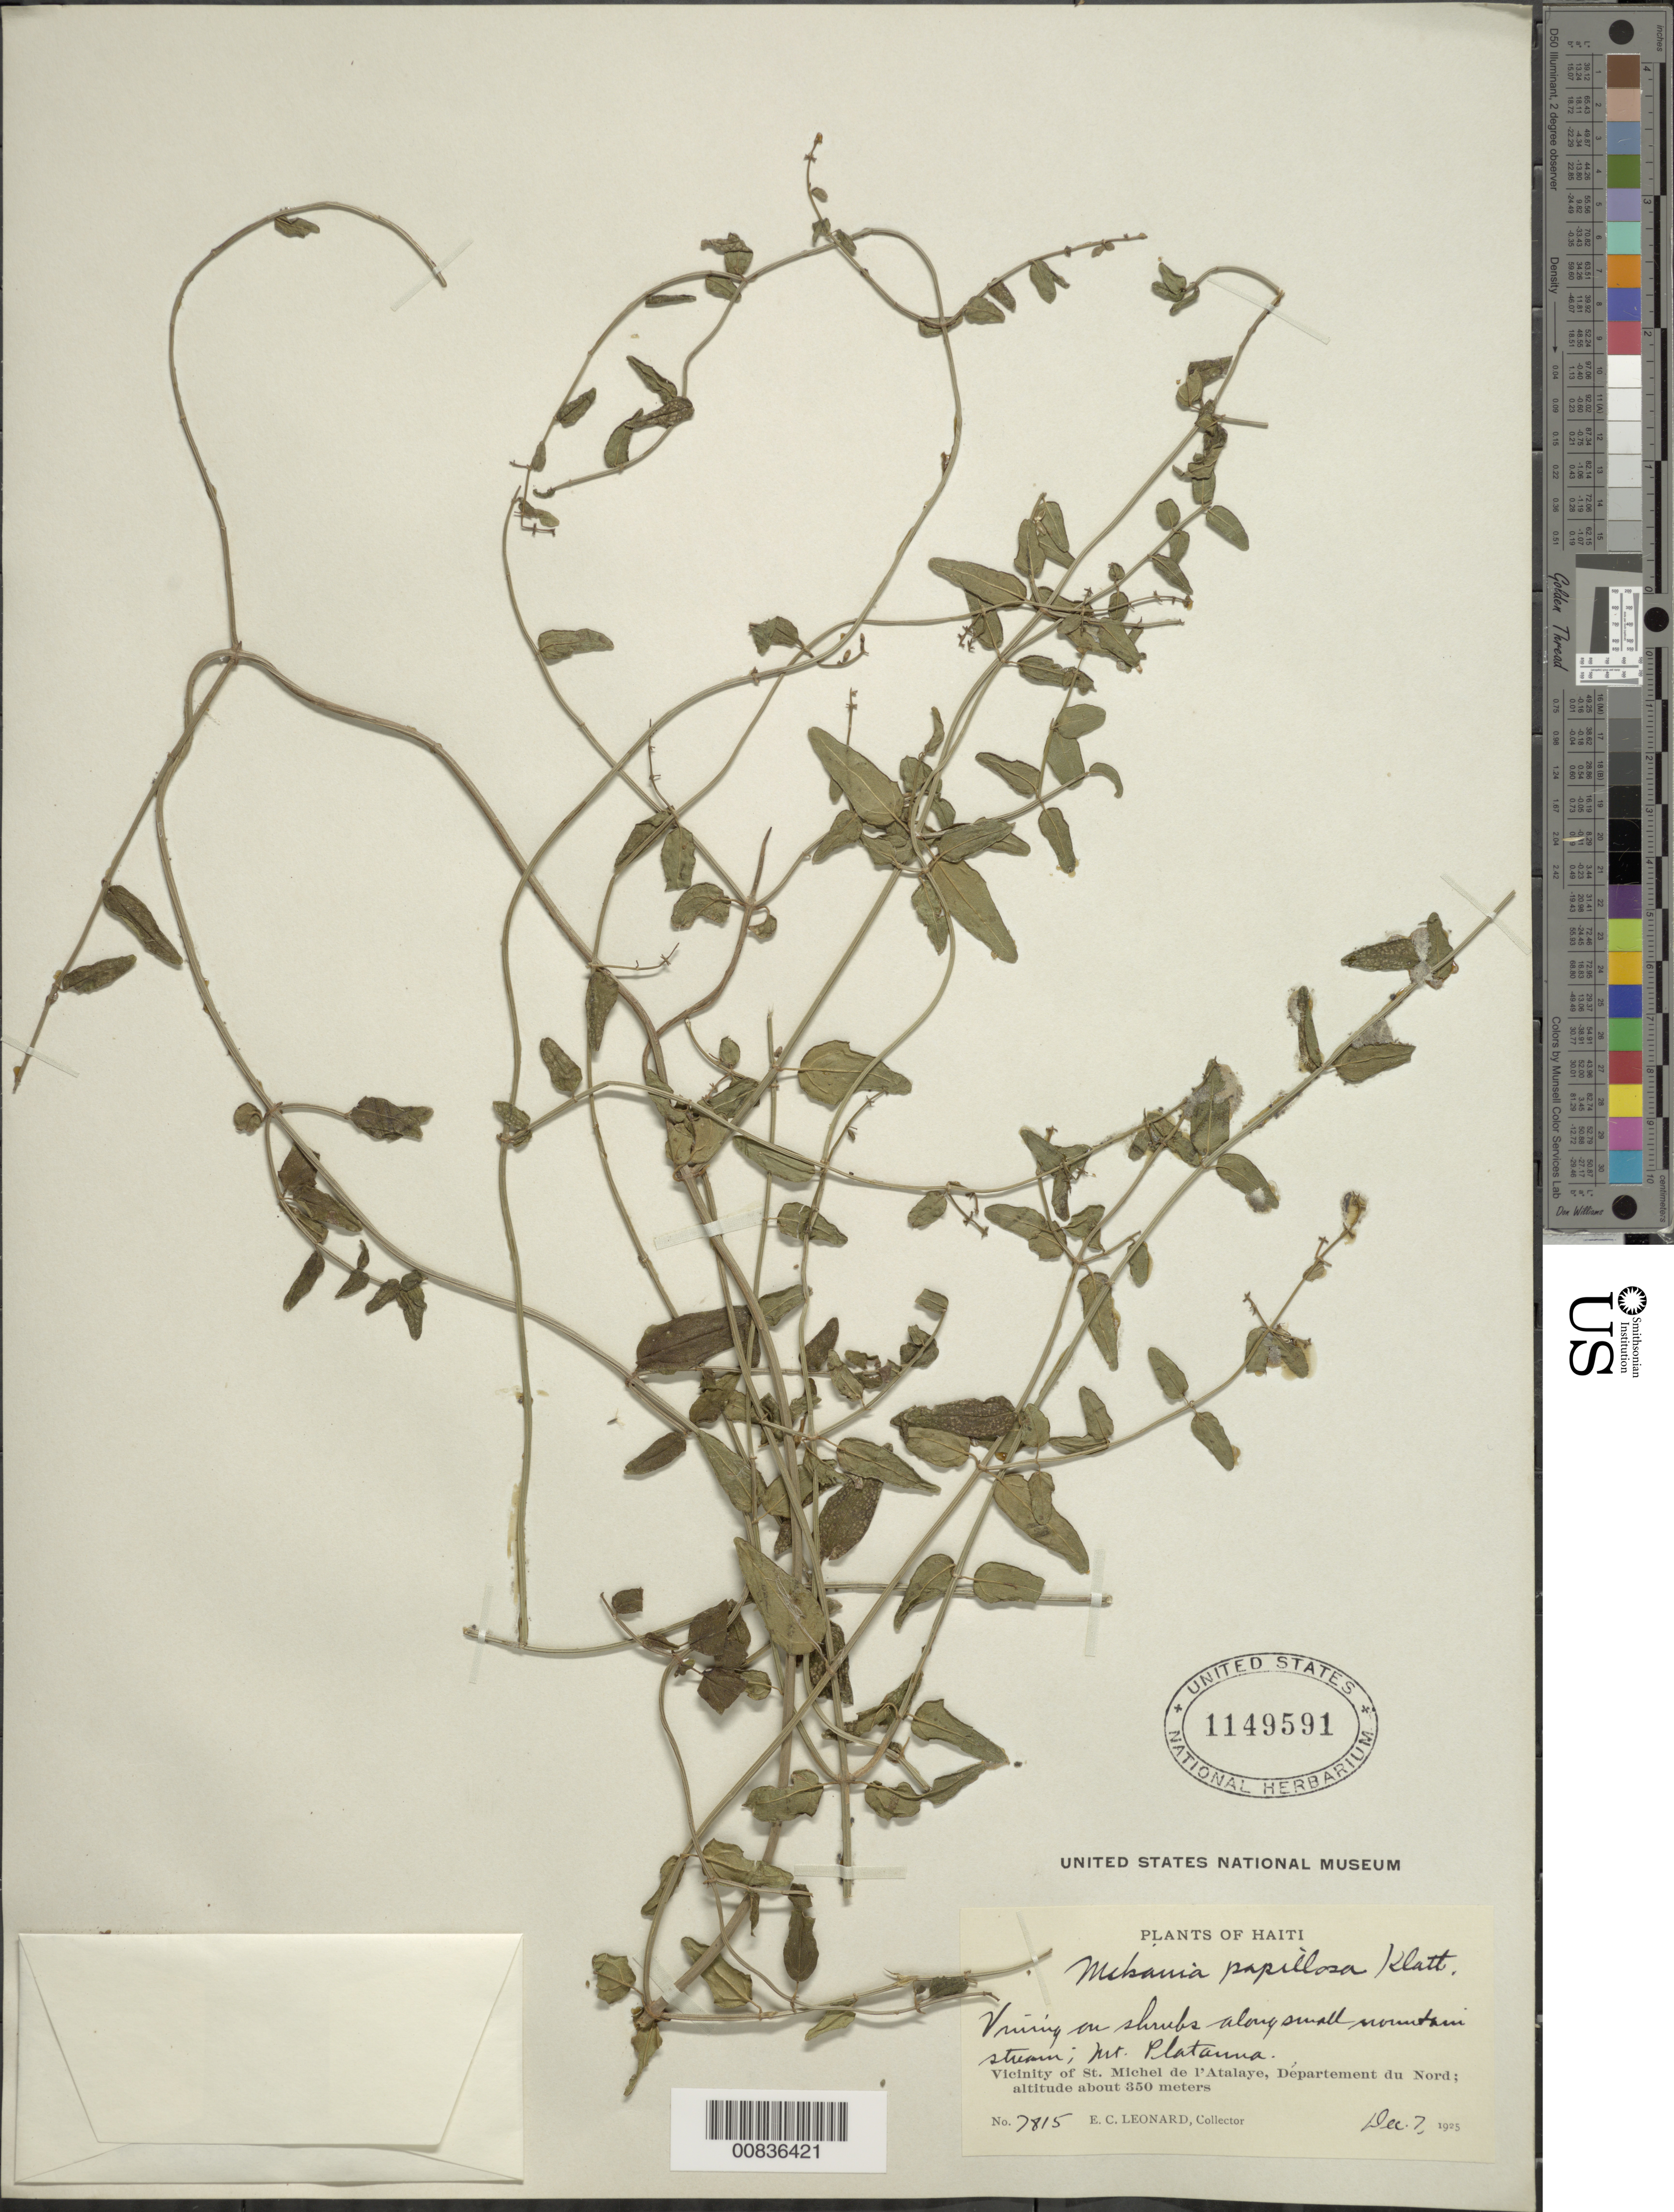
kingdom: Plantae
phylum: Tracheophyta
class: Magnoliopsida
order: Asterales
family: Asteraceae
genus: Mikania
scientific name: Mikania papillosa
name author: Klatt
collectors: E. C. Leonard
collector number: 7815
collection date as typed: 07 Dec 1925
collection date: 1925-12-07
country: Haiti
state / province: Artibonite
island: Hispaniola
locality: Vicinity of St. Michel de l'Atalaye, Mt. Platanna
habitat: On shrubs along small mountain stream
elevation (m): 350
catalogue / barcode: US 1149591